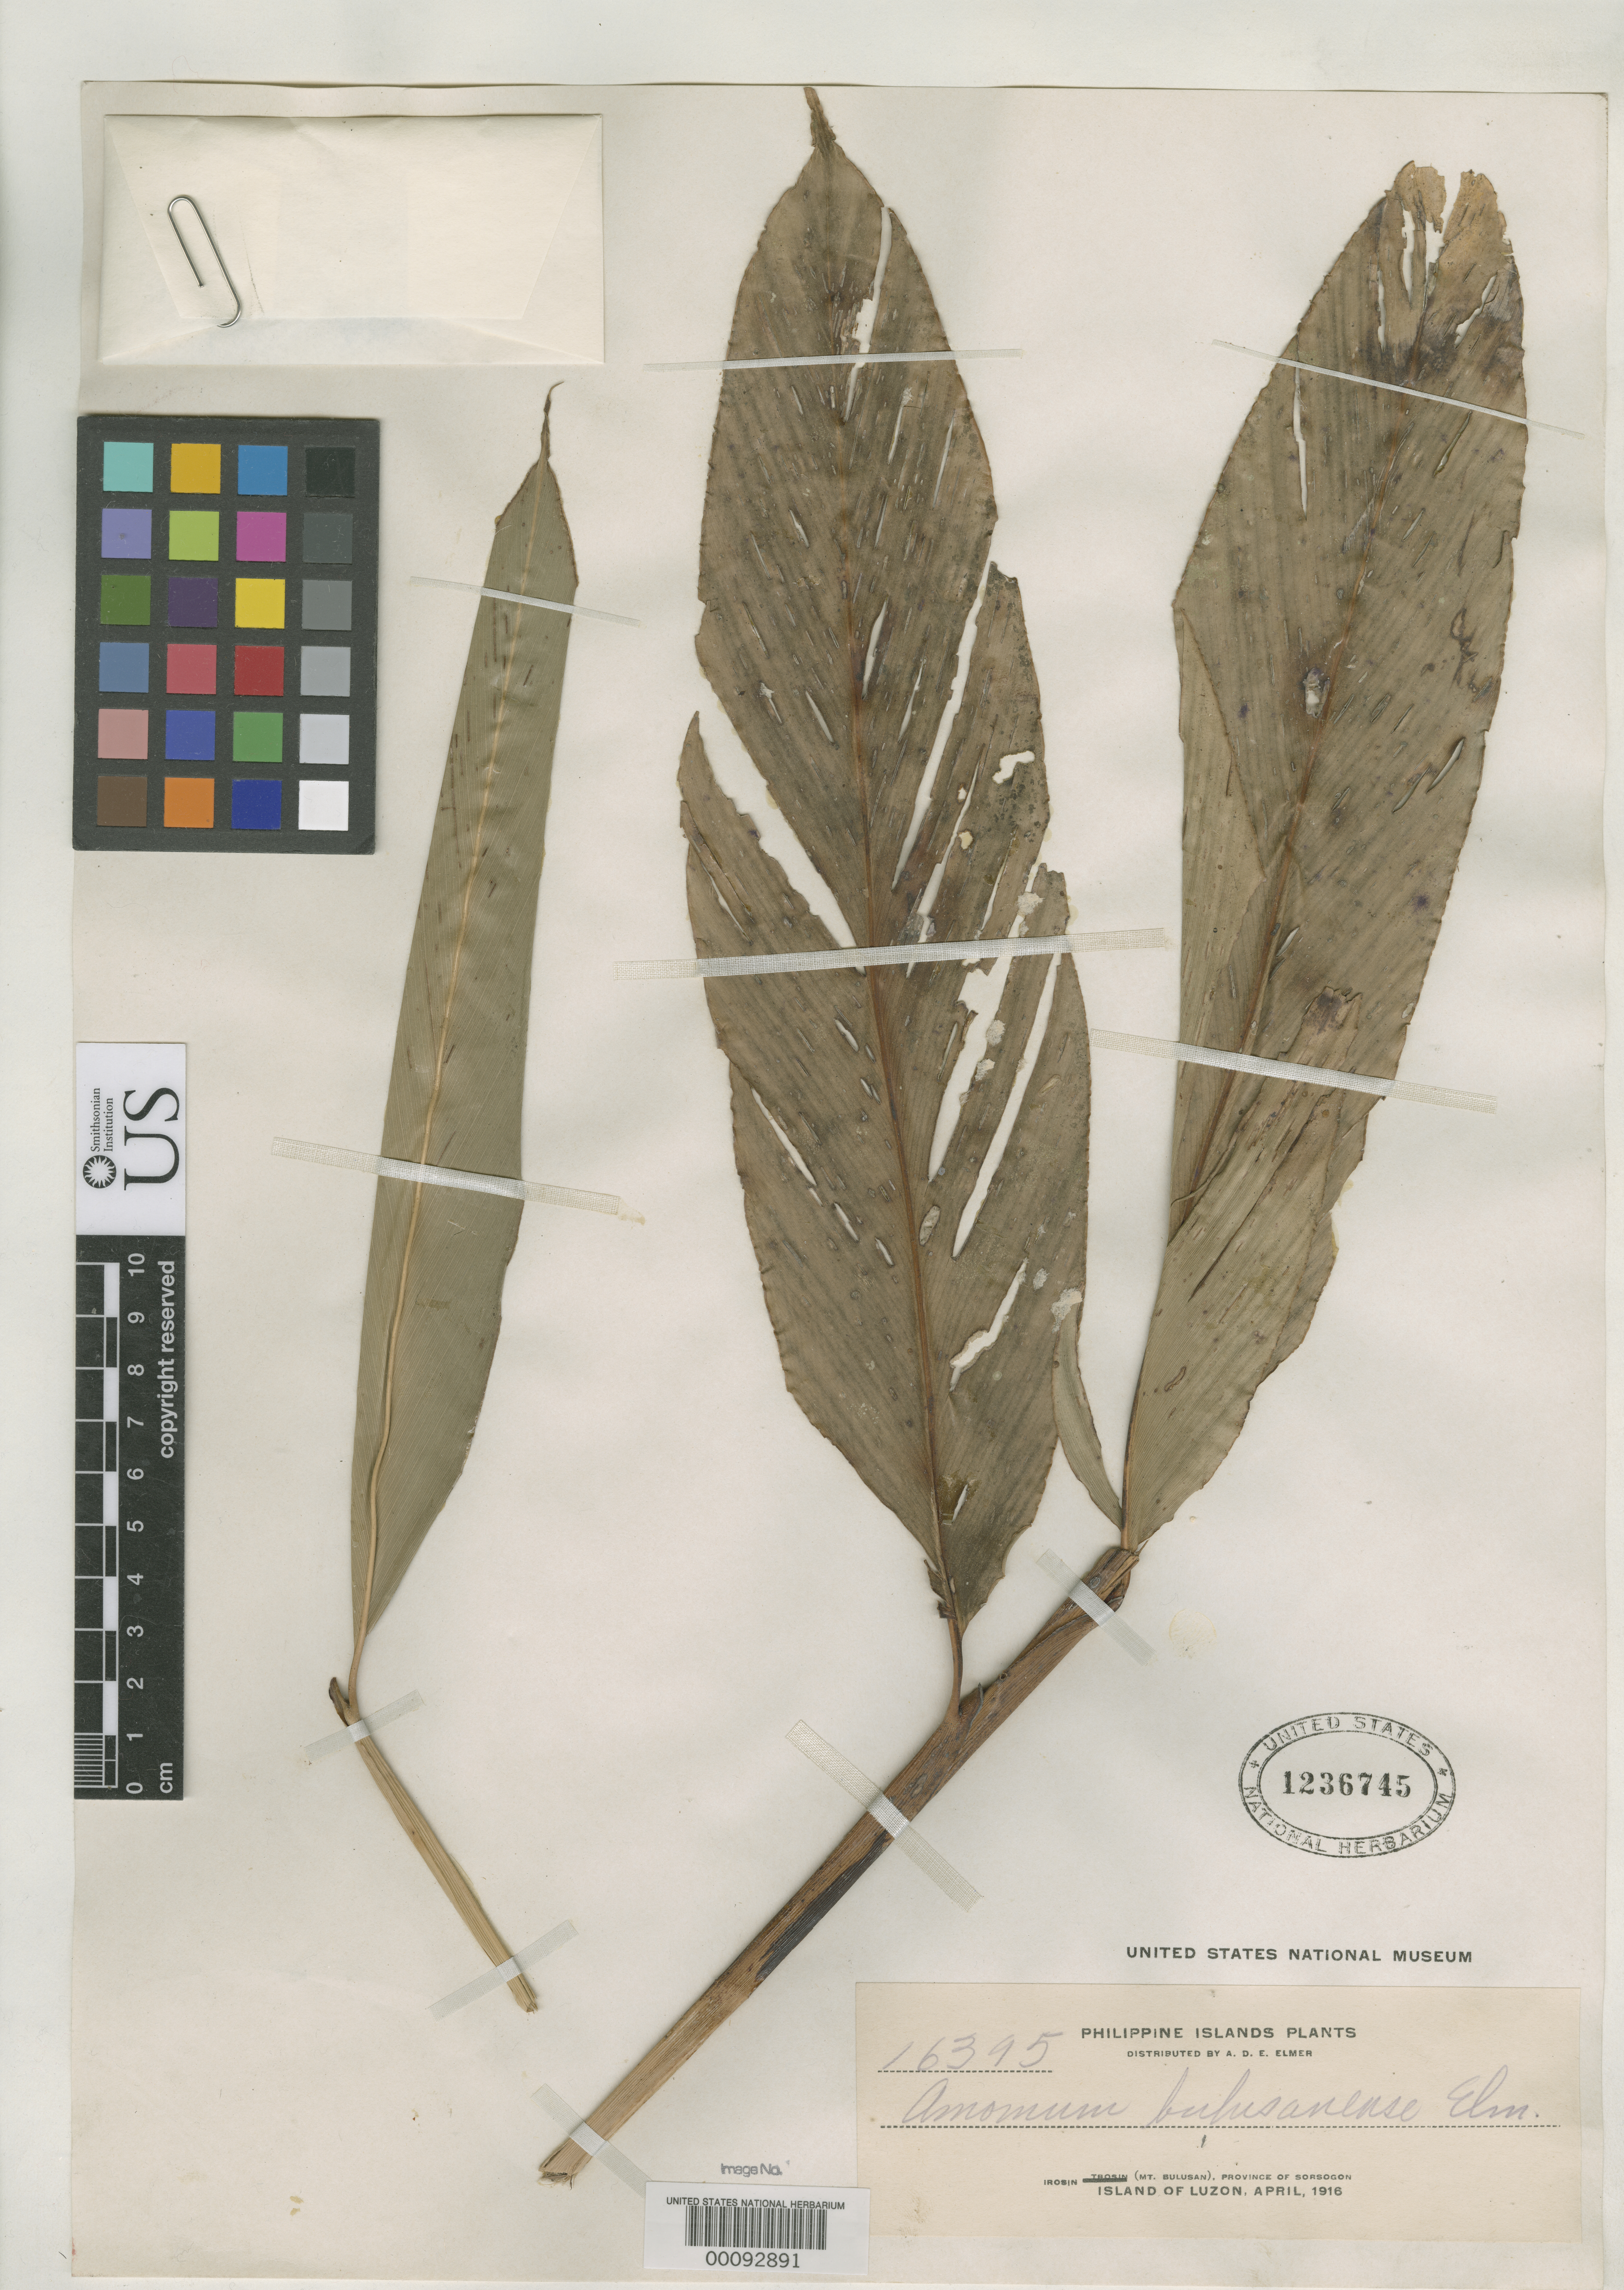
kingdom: Plantae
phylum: Tracheophyta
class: Liliopsida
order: Zingiberales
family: Zingiberaceae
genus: Amomum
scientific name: Amomum bulusanense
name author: Elmer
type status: Type Collection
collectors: A. D. E. Elmer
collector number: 16395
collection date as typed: Apr 1916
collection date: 1916-04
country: Philippines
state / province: Bicol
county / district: Sorsogon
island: Luzon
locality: Irosin (Mt. Bulusan), Province of Sorsogon, Island of Luzon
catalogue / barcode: US 1236745